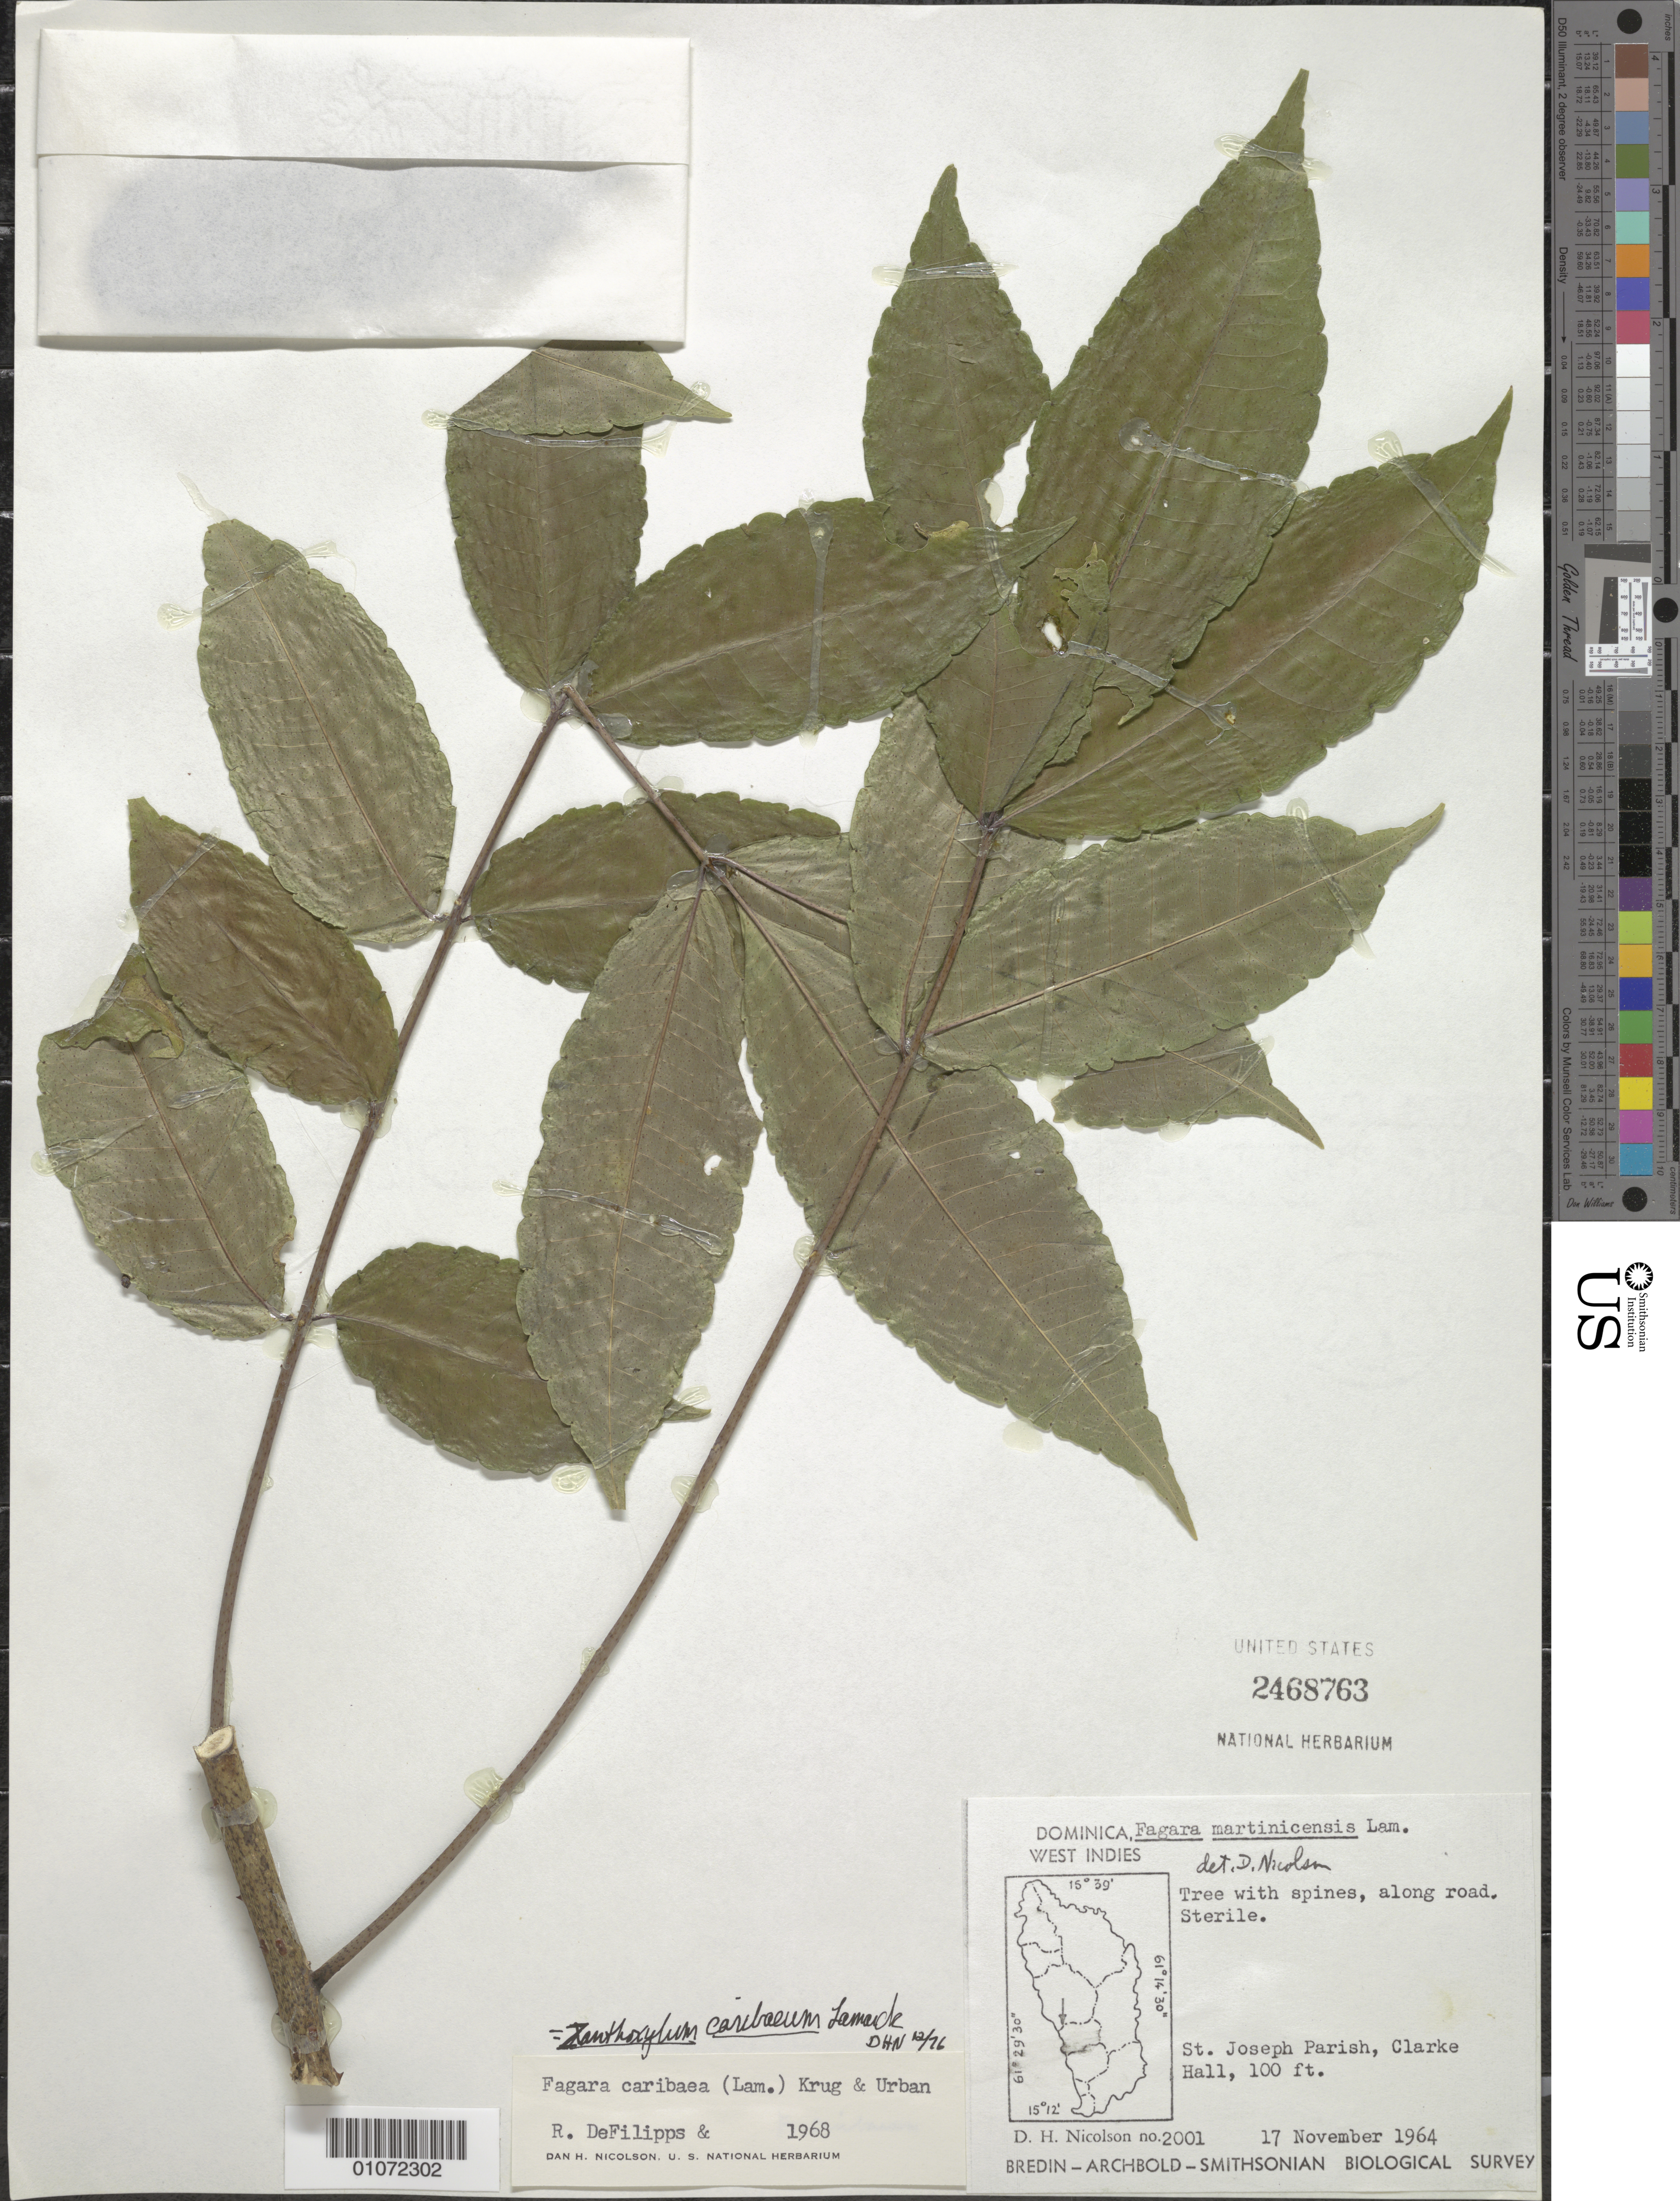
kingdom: Plantae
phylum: Tracheophyta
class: Magnoliopsida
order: Sapindales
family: Rutaceae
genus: Zanthoxylum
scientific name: Zanthoxylum caribaeum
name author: Lam.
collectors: D. H. Nicolson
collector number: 2001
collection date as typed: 17 Nov 1964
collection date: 1964-11-17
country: Dominica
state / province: St. Joseph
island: Dominica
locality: St. Joseph Parish, Clarke Hall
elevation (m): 30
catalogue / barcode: US 2468763